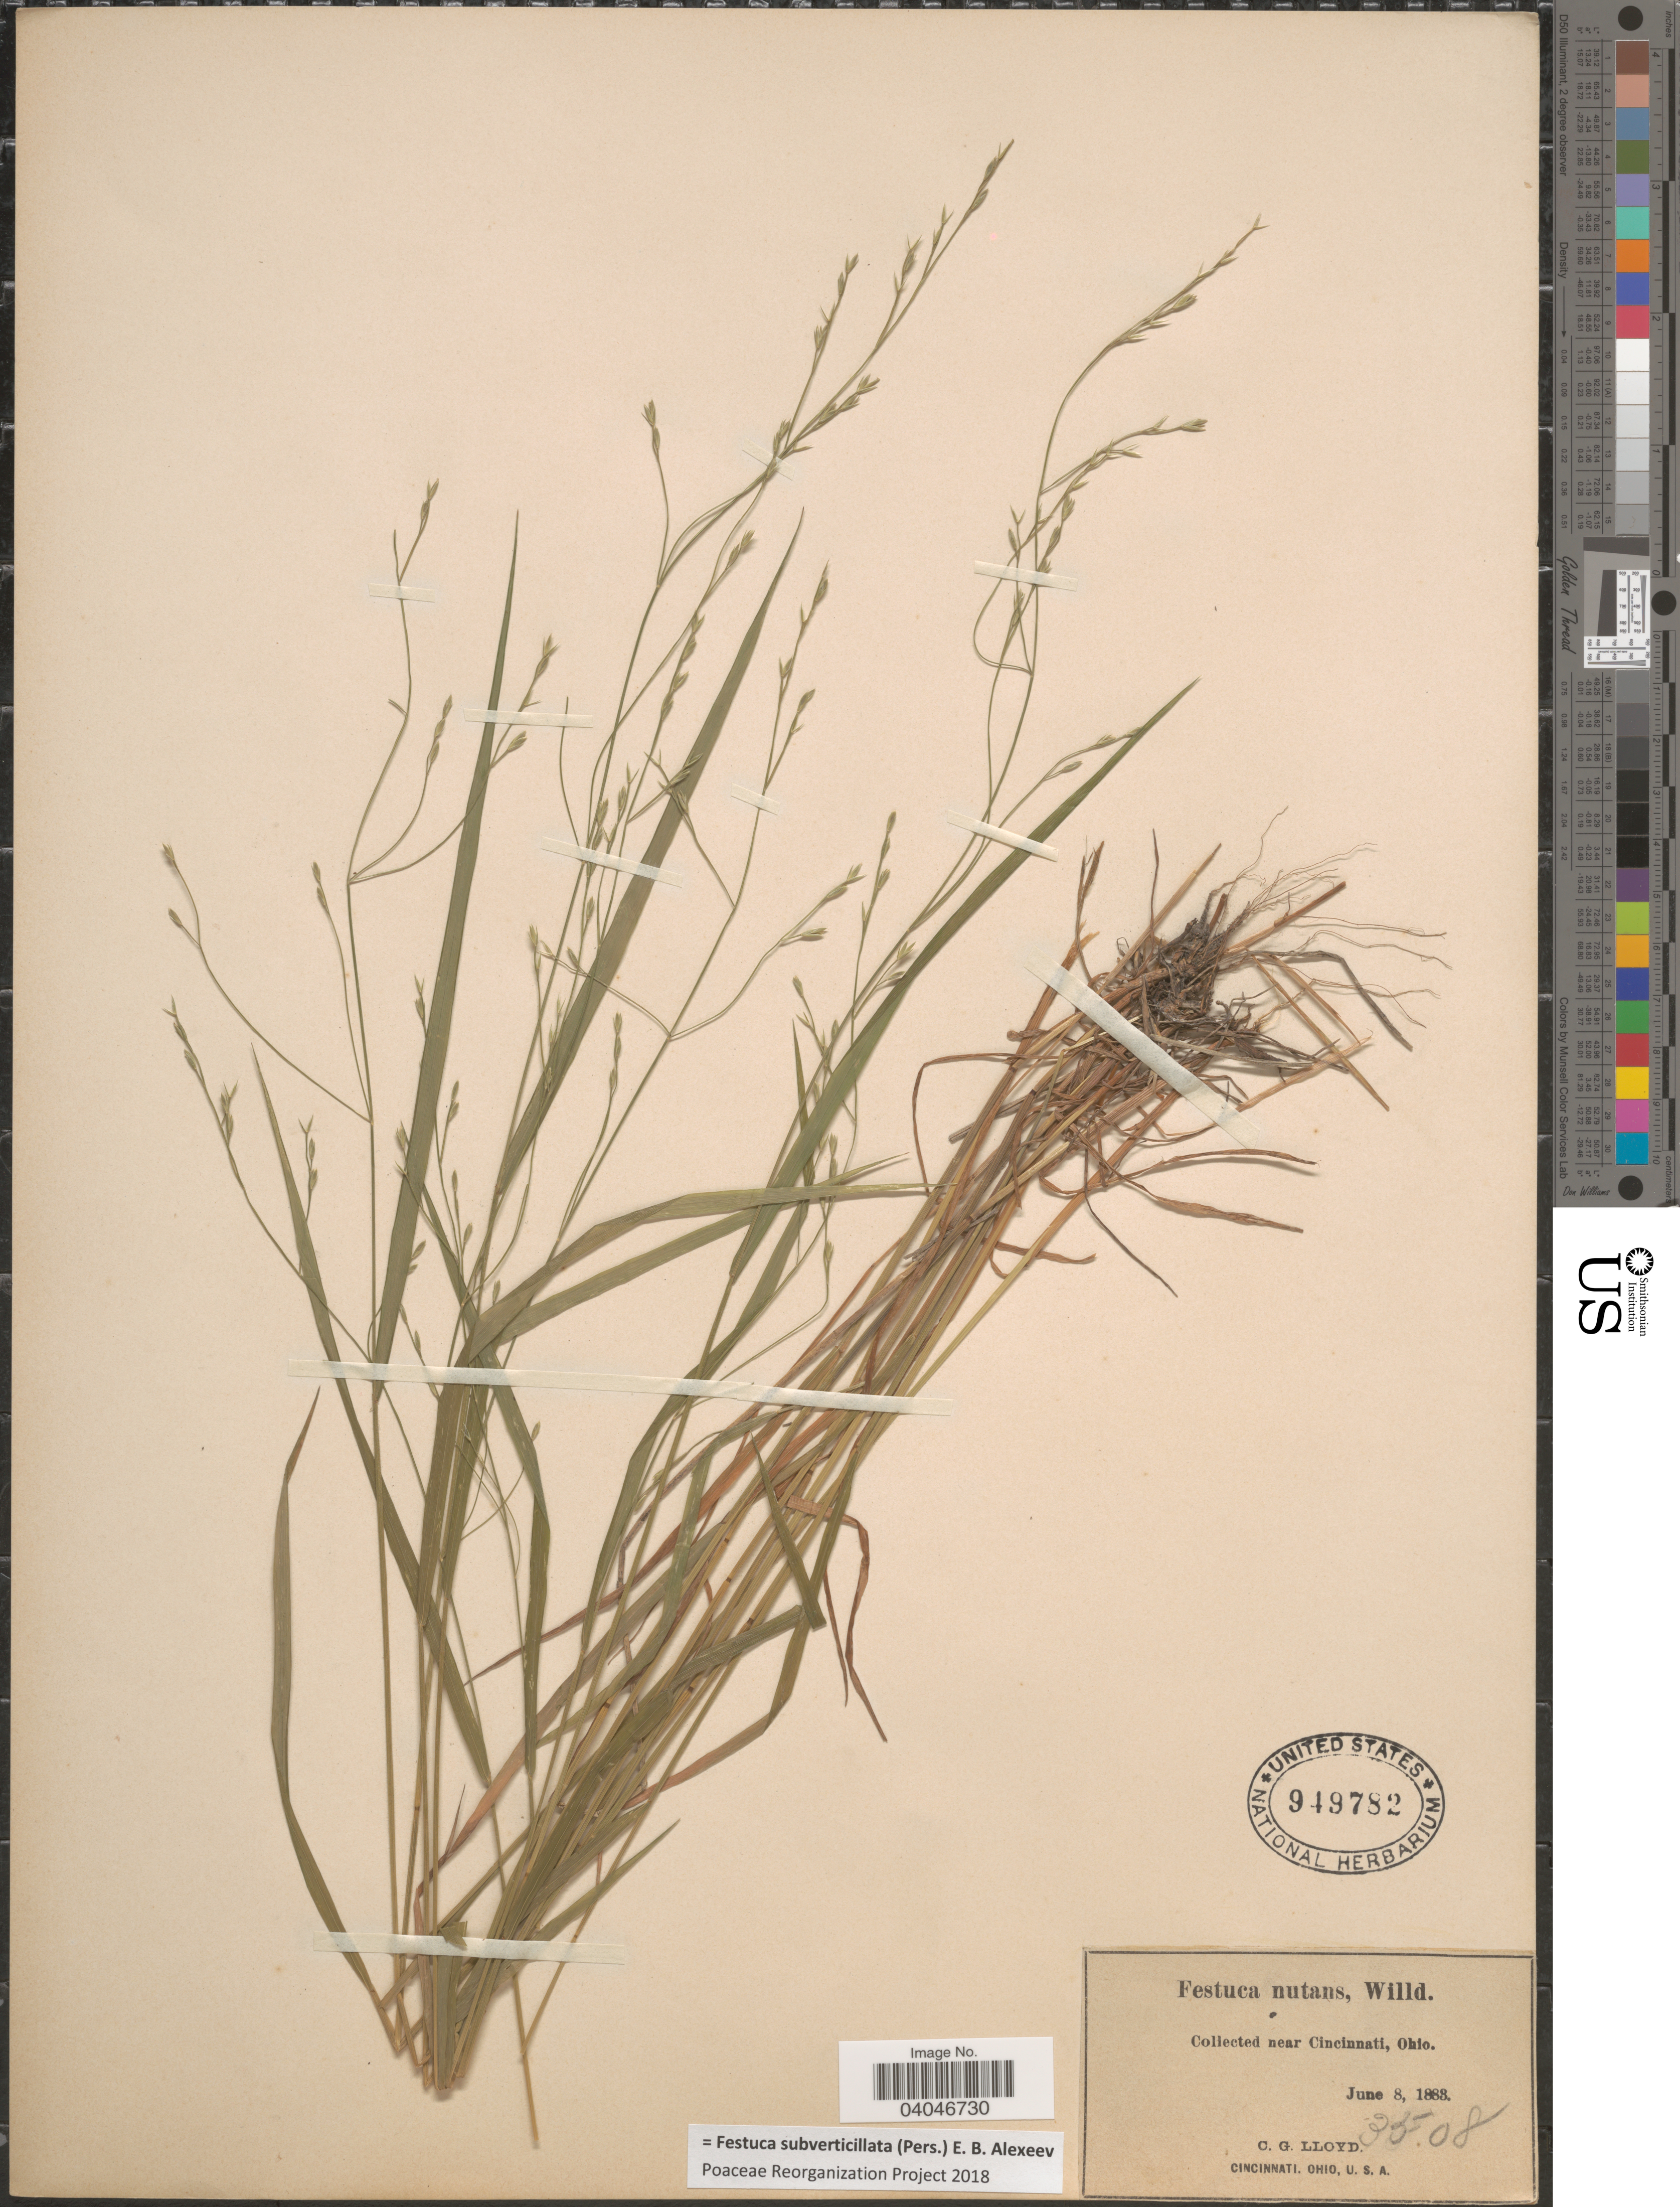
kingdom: Plantae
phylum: Tracheophyta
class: Liliopsida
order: Poales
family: Poaceae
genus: Festuca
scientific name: Festuca subverticillata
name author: (Pers.) E.B. Alexeev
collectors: C. G. Lloyd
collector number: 3508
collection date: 1883-06-08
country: United States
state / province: Ohio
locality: Near Cincinnati.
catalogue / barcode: US 949782